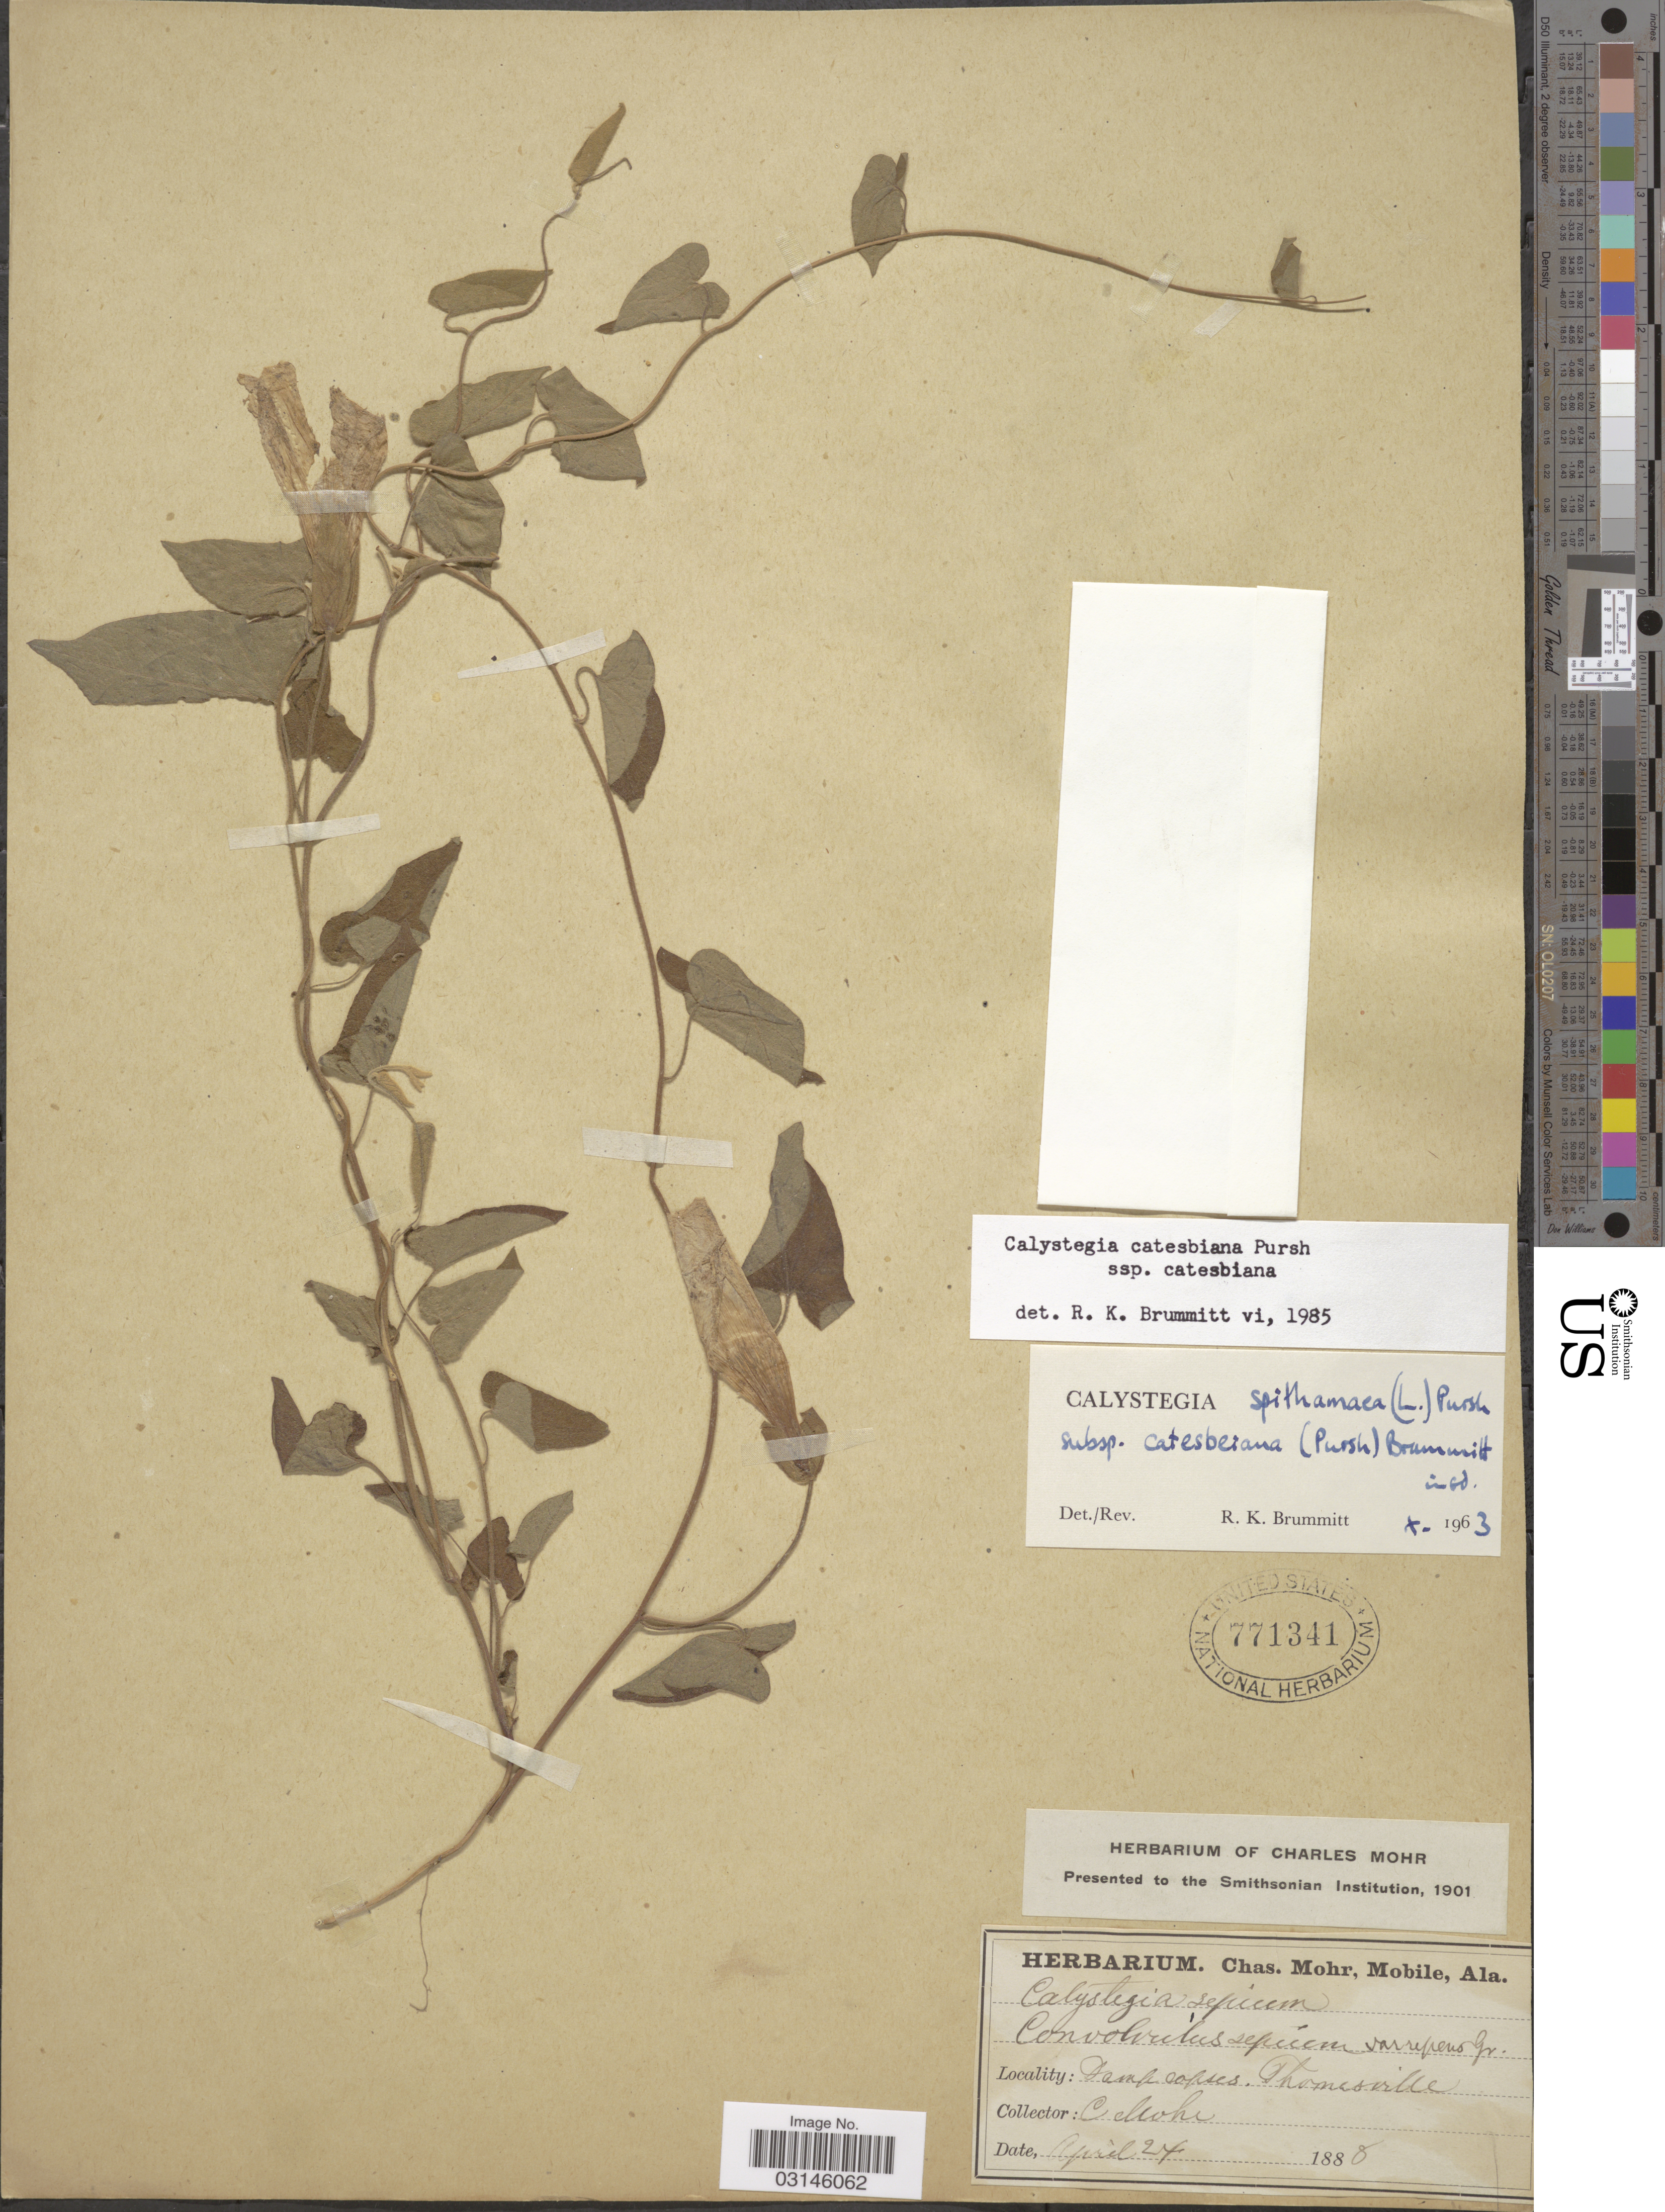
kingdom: Plantae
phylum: Tracheophyta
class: Magnoliopsida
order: Solanales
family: Convolvulaceae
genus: Calystegia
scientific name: Calystegia catesbeiana subsp. catesbeiana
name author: Brummitt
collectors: C. Mohr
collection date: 1888-04-24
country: United States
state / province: Alabama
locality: Thomesville.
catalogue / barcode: US 771341